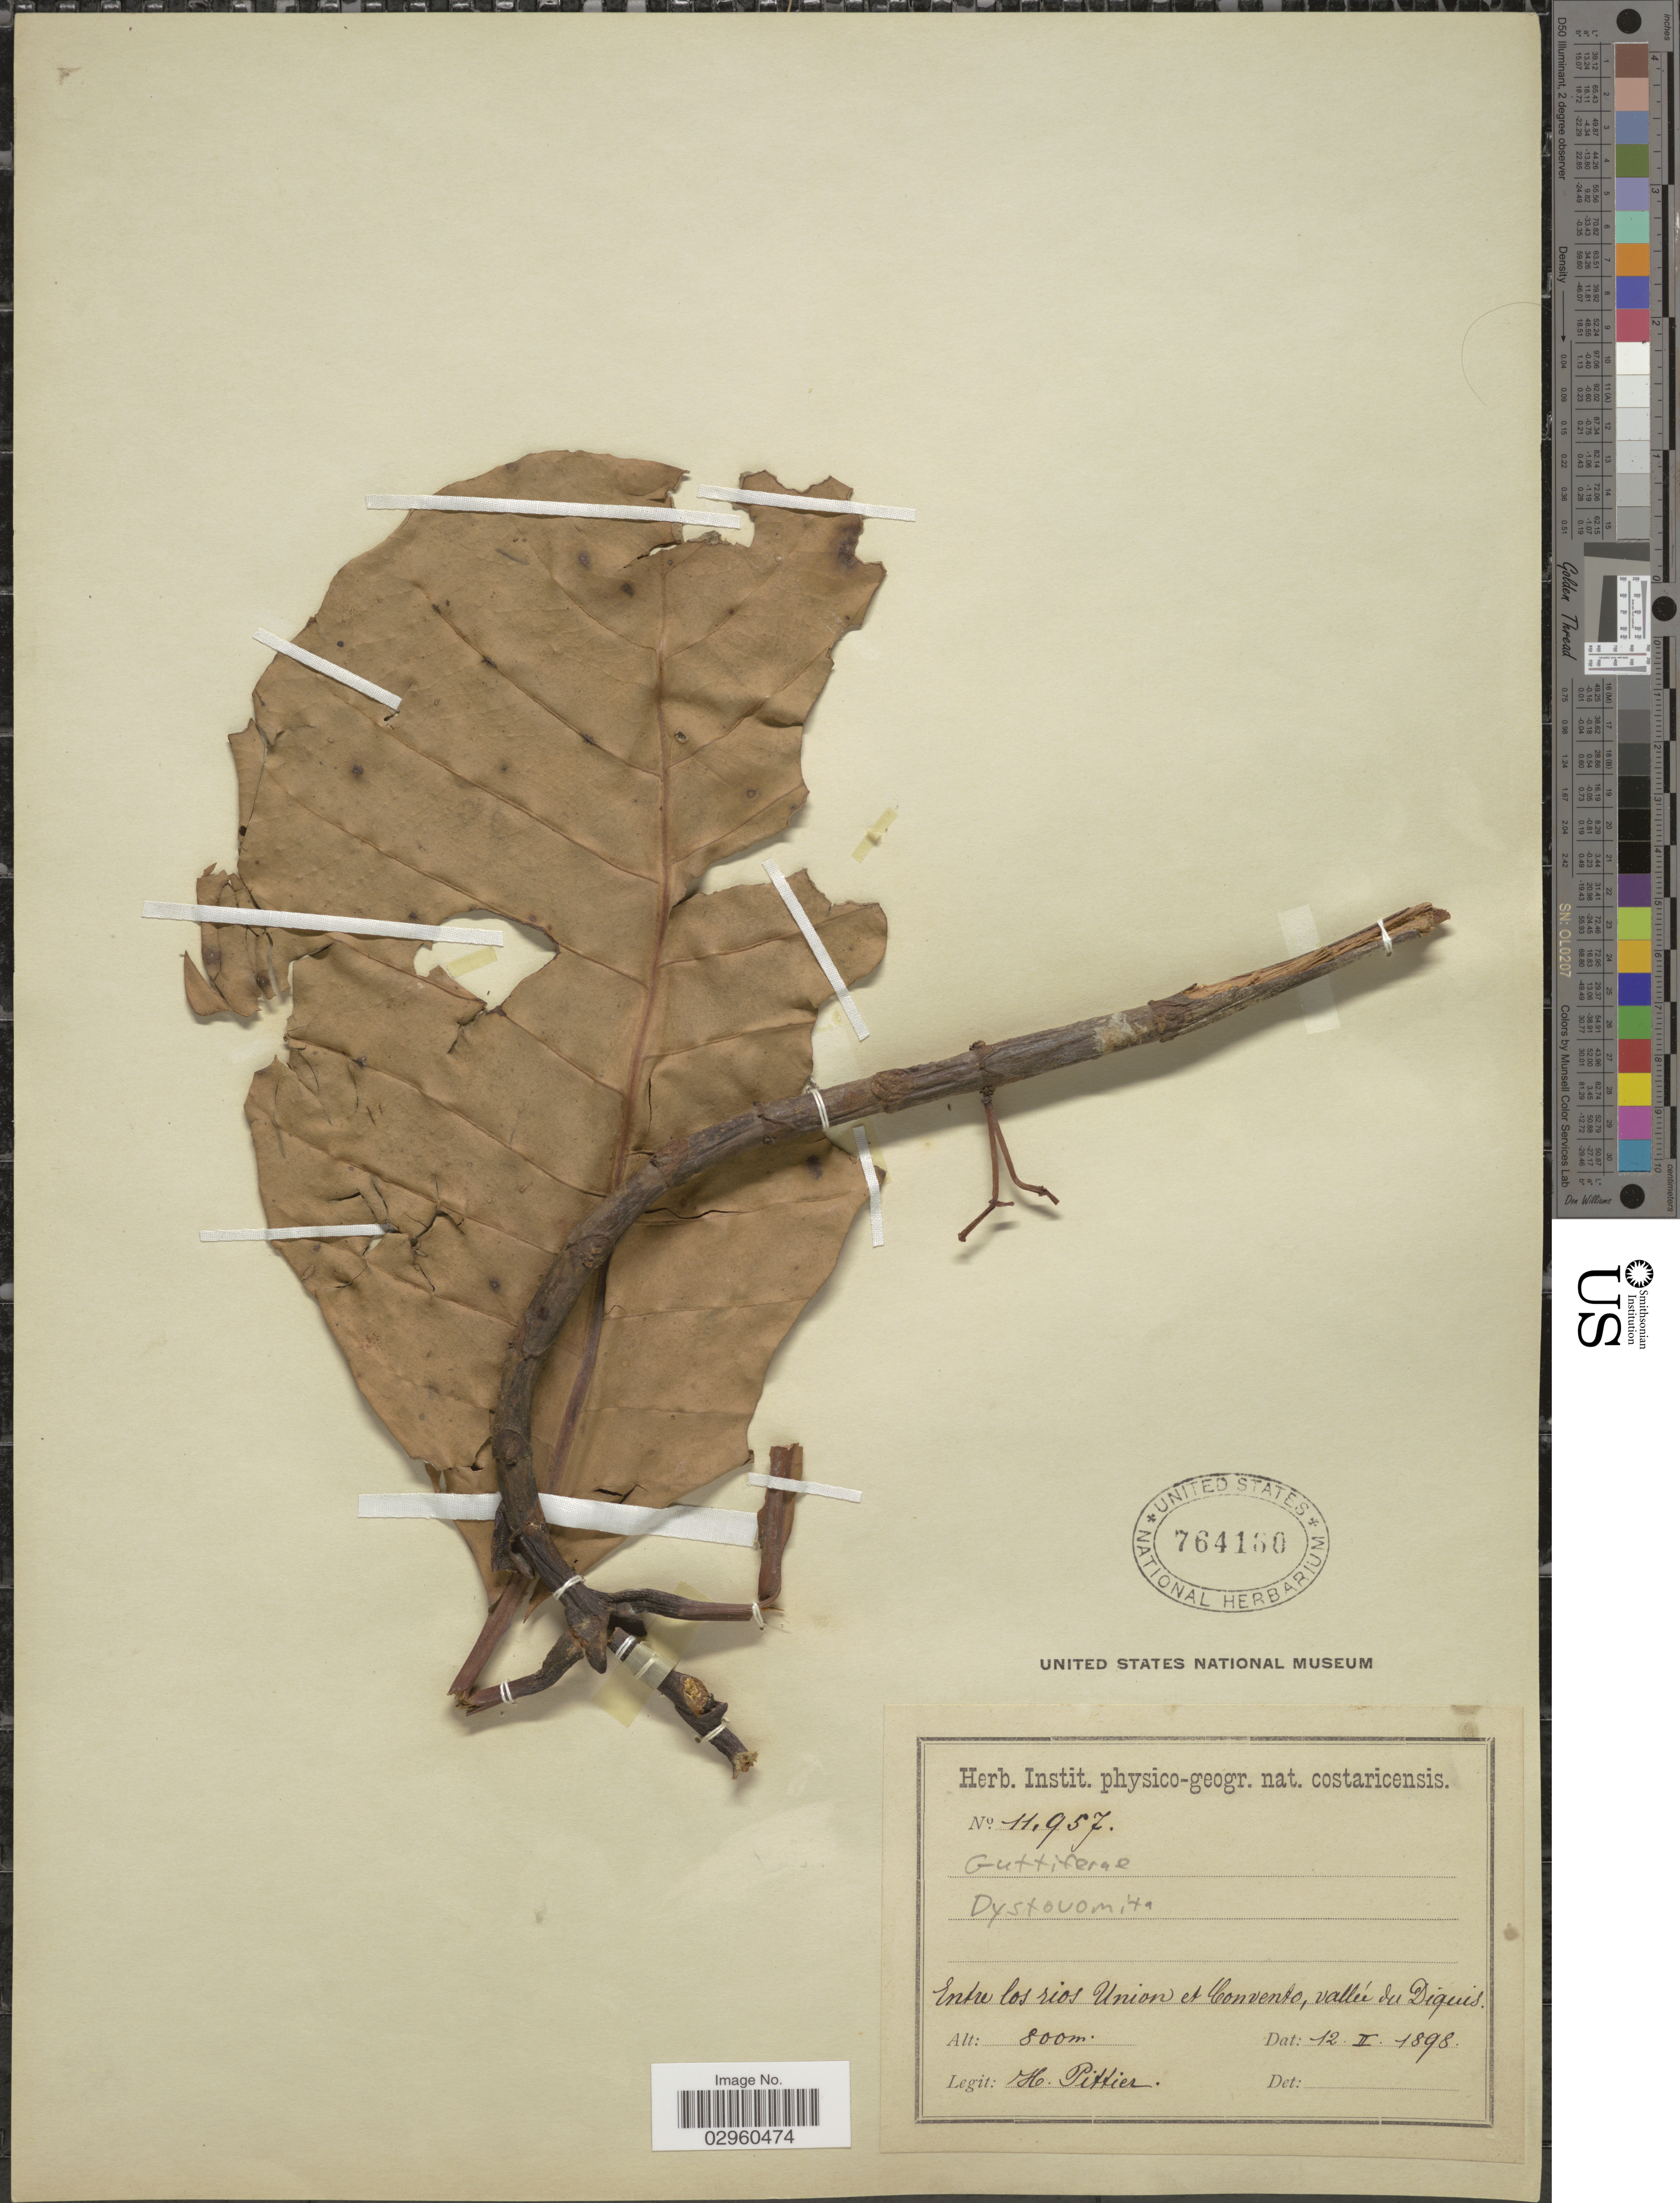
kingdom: Plantae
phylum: Tracheophyta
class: Magnoliopsida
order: Malpighiales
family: Clusiaceae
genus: Dystovomita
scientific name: Dystovomita sp.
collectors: H. F. Pittier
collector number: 11957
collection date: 1898-02-12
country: Costa Rica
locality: Entre los rios Union et Convento, vallée du Diquis.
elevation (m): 800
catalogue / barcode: US 764160